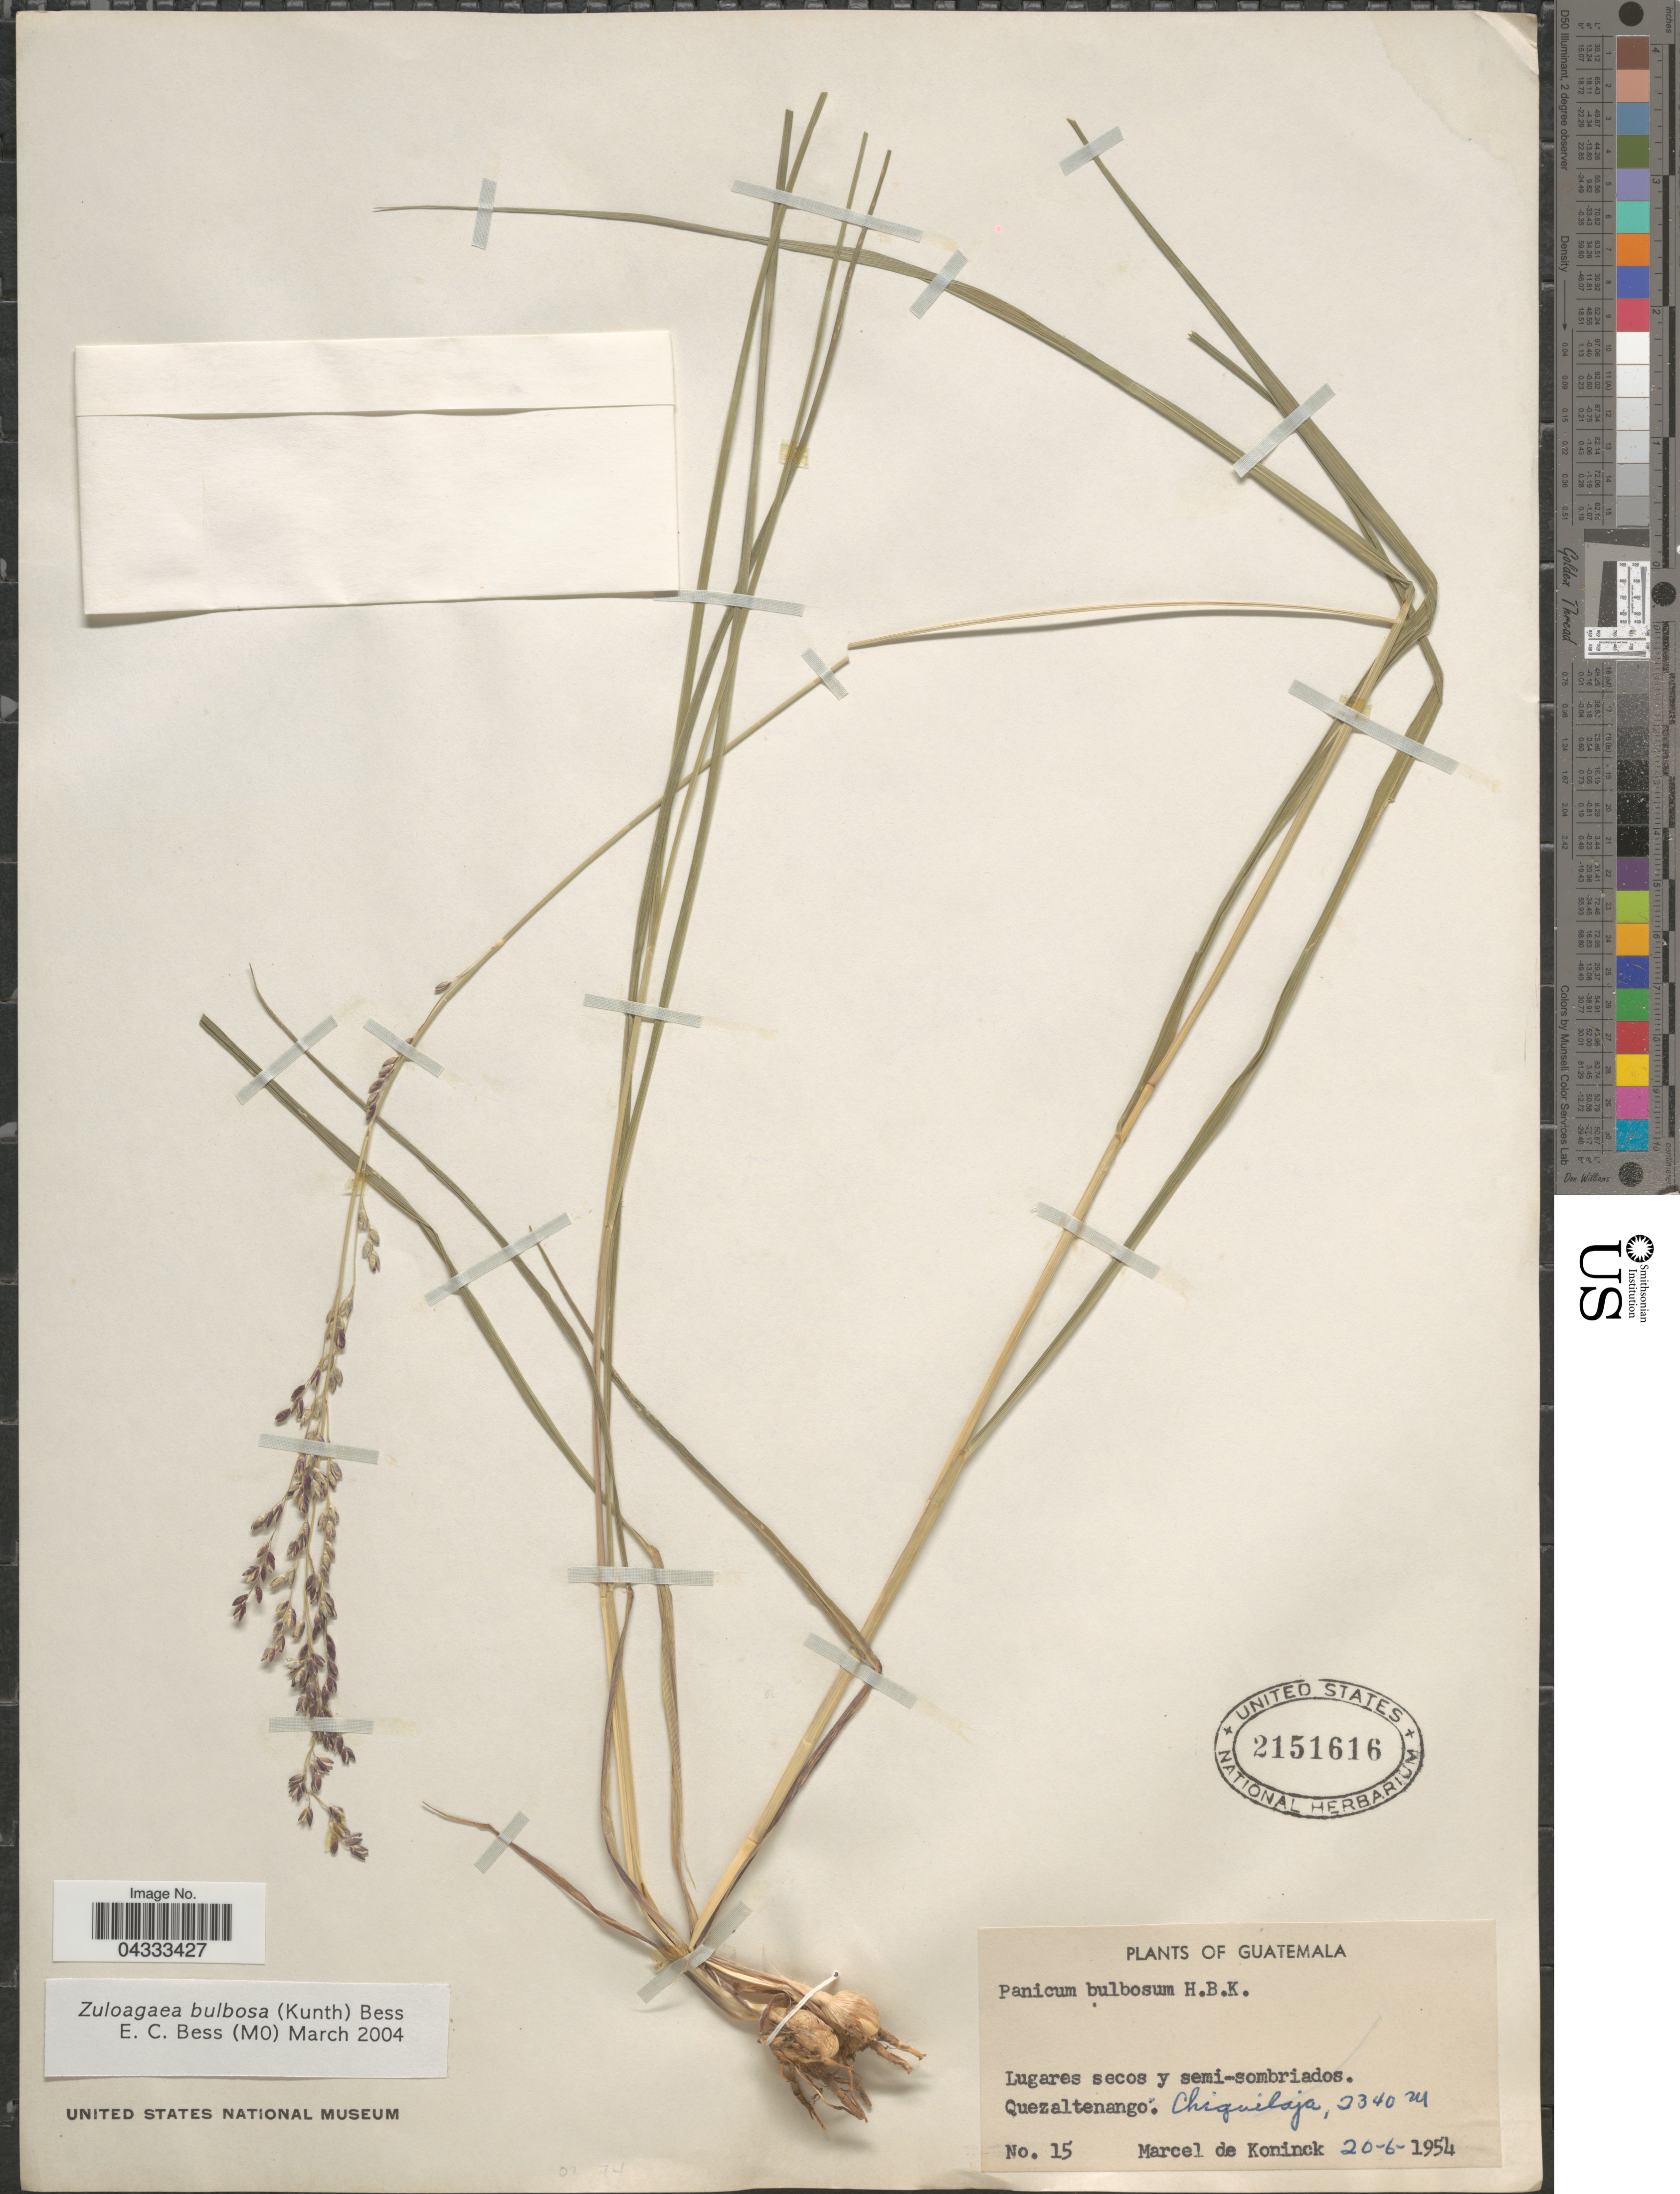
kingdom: Plantae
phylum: Tracheophyta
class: Liliopsida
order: Poales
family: Poaceae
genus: Zuloagaea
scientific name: Zuloagaea bulbosa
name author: (Kunth) E. Bess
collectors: M. Koninck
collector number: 15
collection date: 1954-06-20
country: Guatemala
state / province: Quetzaltenango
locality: Lugares secos y semi-sombriados. Chiquilaja.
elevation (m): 2340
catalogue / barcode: US 2151616